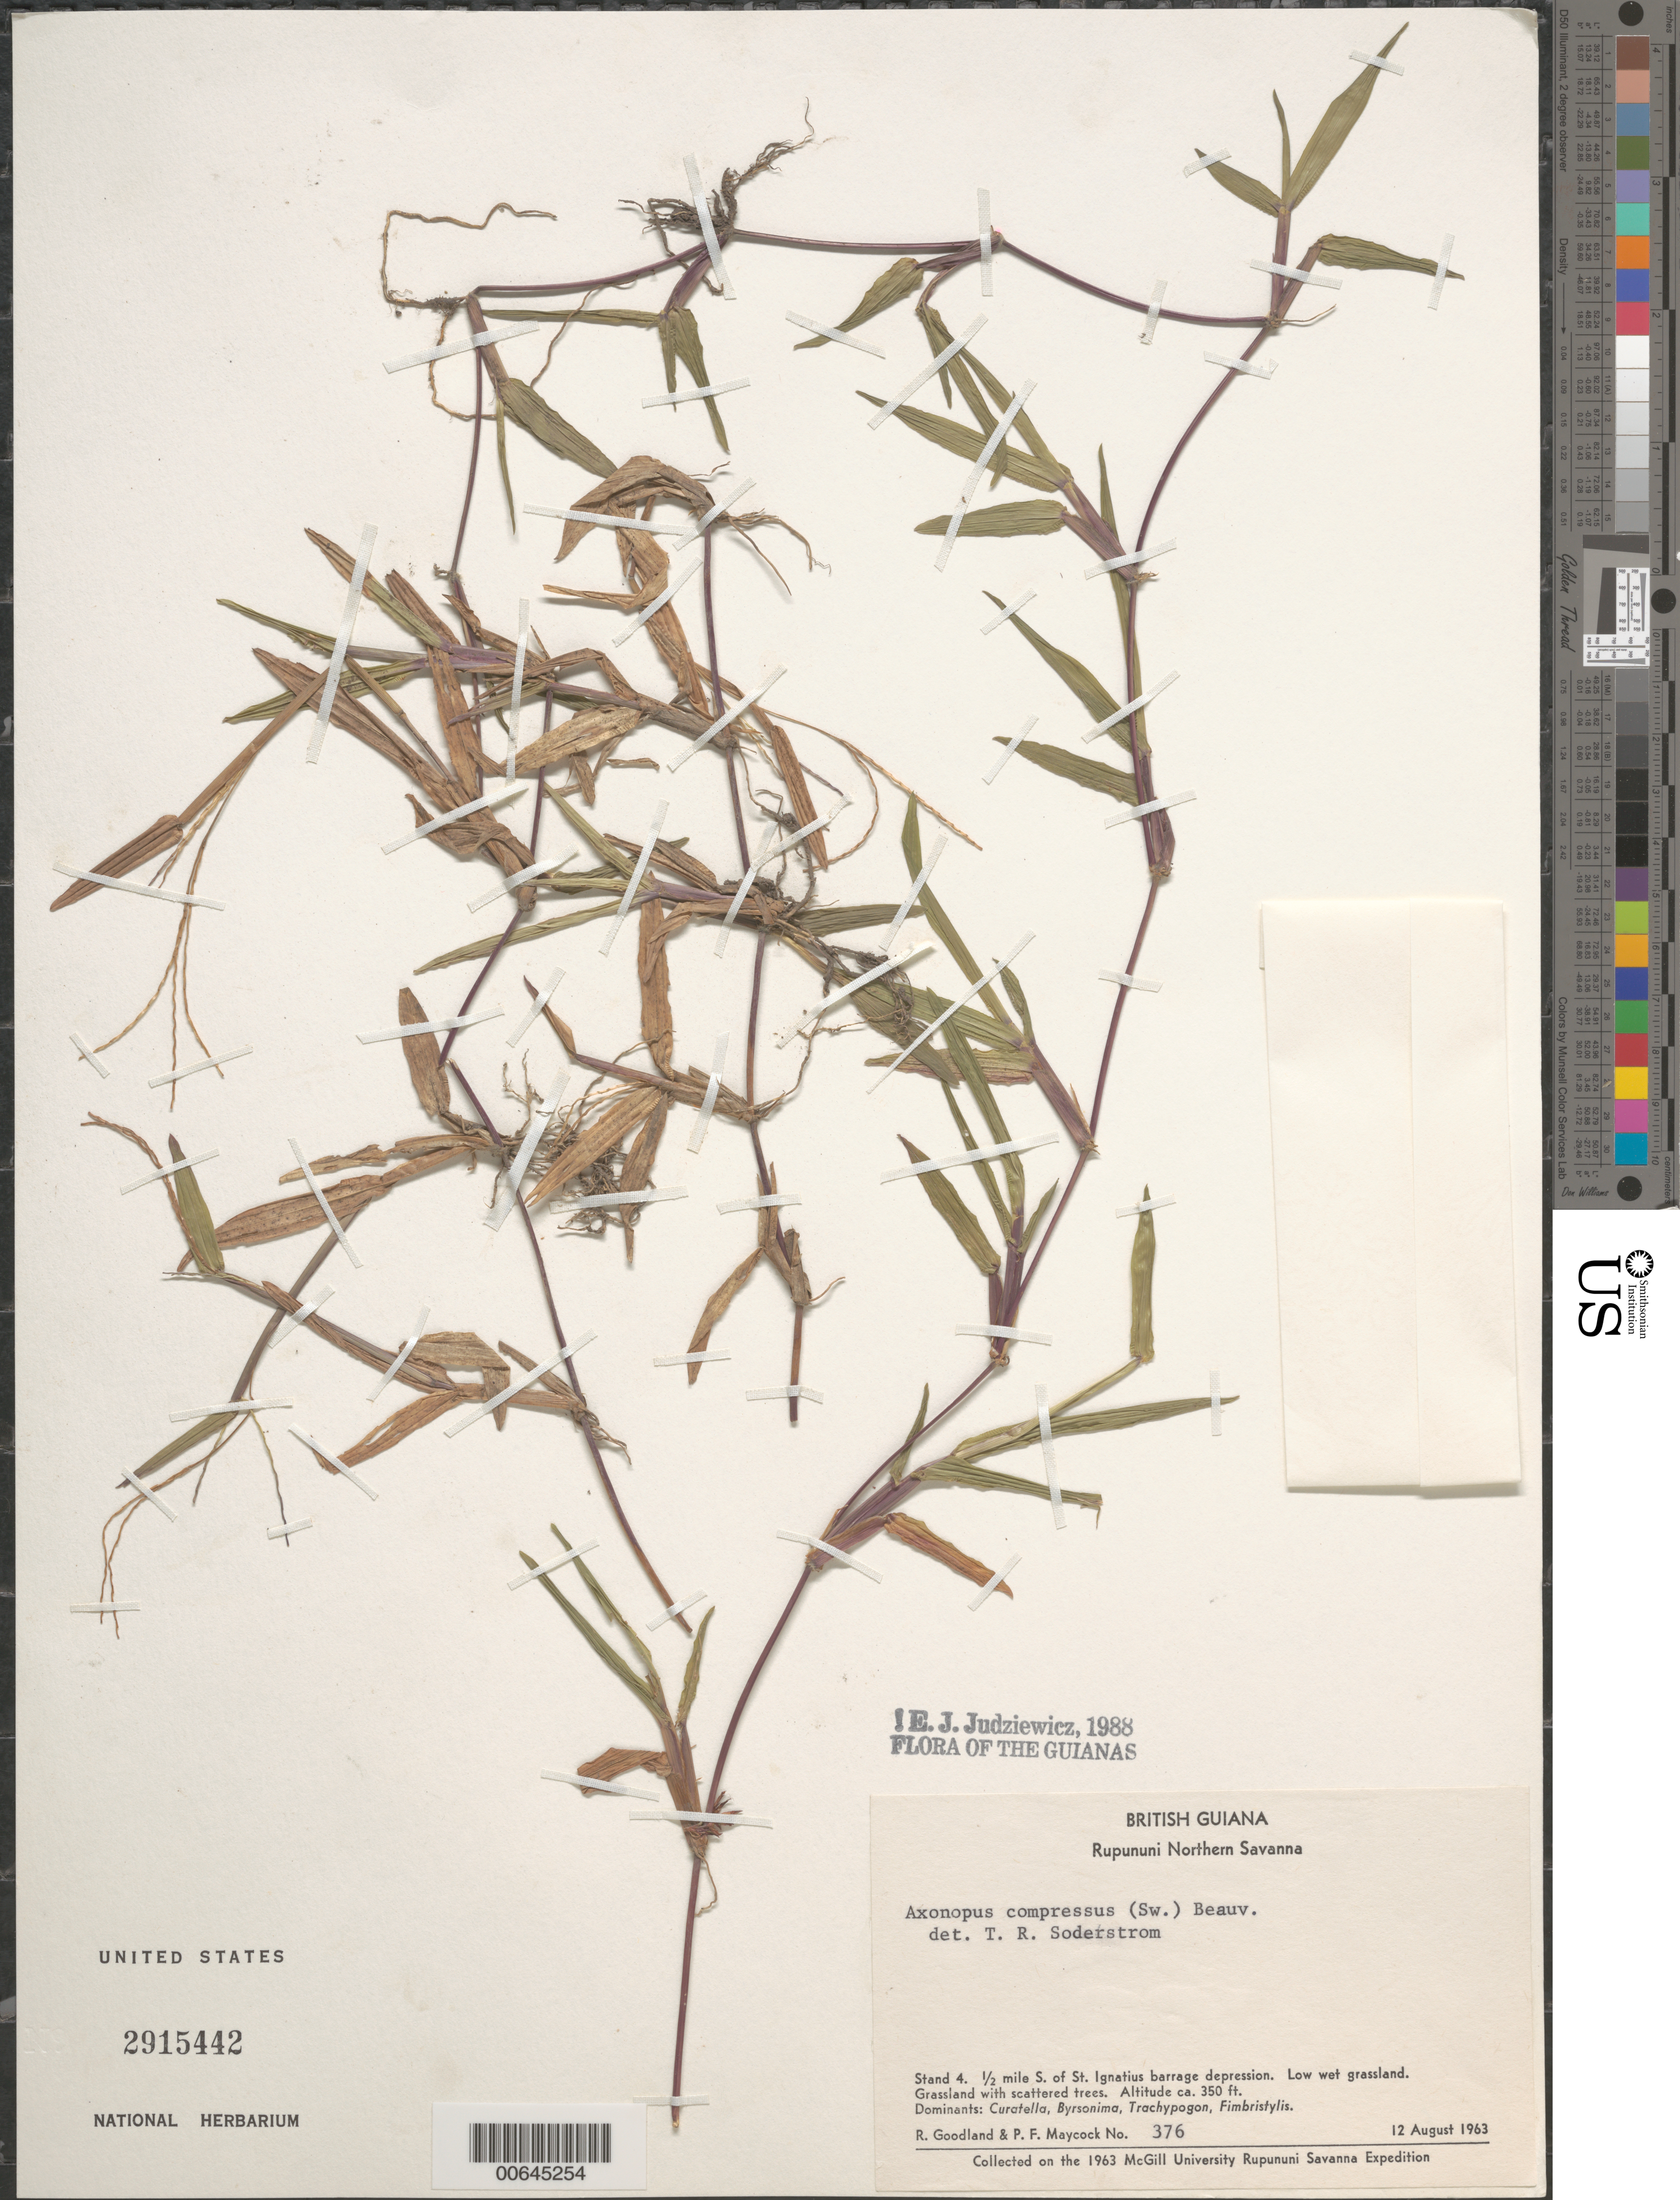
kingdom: Plantae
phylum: Tracheophyta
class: Liliopsida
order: Poales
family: Poaceae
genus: Axonopus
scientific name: Axonopus compressus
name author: (Sw.) P. Beauv.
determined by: Judziewicz, E. J.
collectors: R. Goodland & P. Maycock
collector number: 376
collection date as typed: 12-Aug-63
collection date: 1963-08-12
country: Guyana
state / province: U. Takutu-U. Essequibo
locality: Rupununi Northern Savanna, St. Ignatius, 0.5 mi. S of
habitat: Barrage depression. Low, wet. Grassland with scattered trees. Dominants: Curatella, Byrsonima, Trachypogon, Fimbristylis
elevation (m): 107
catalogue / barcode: US 2915442